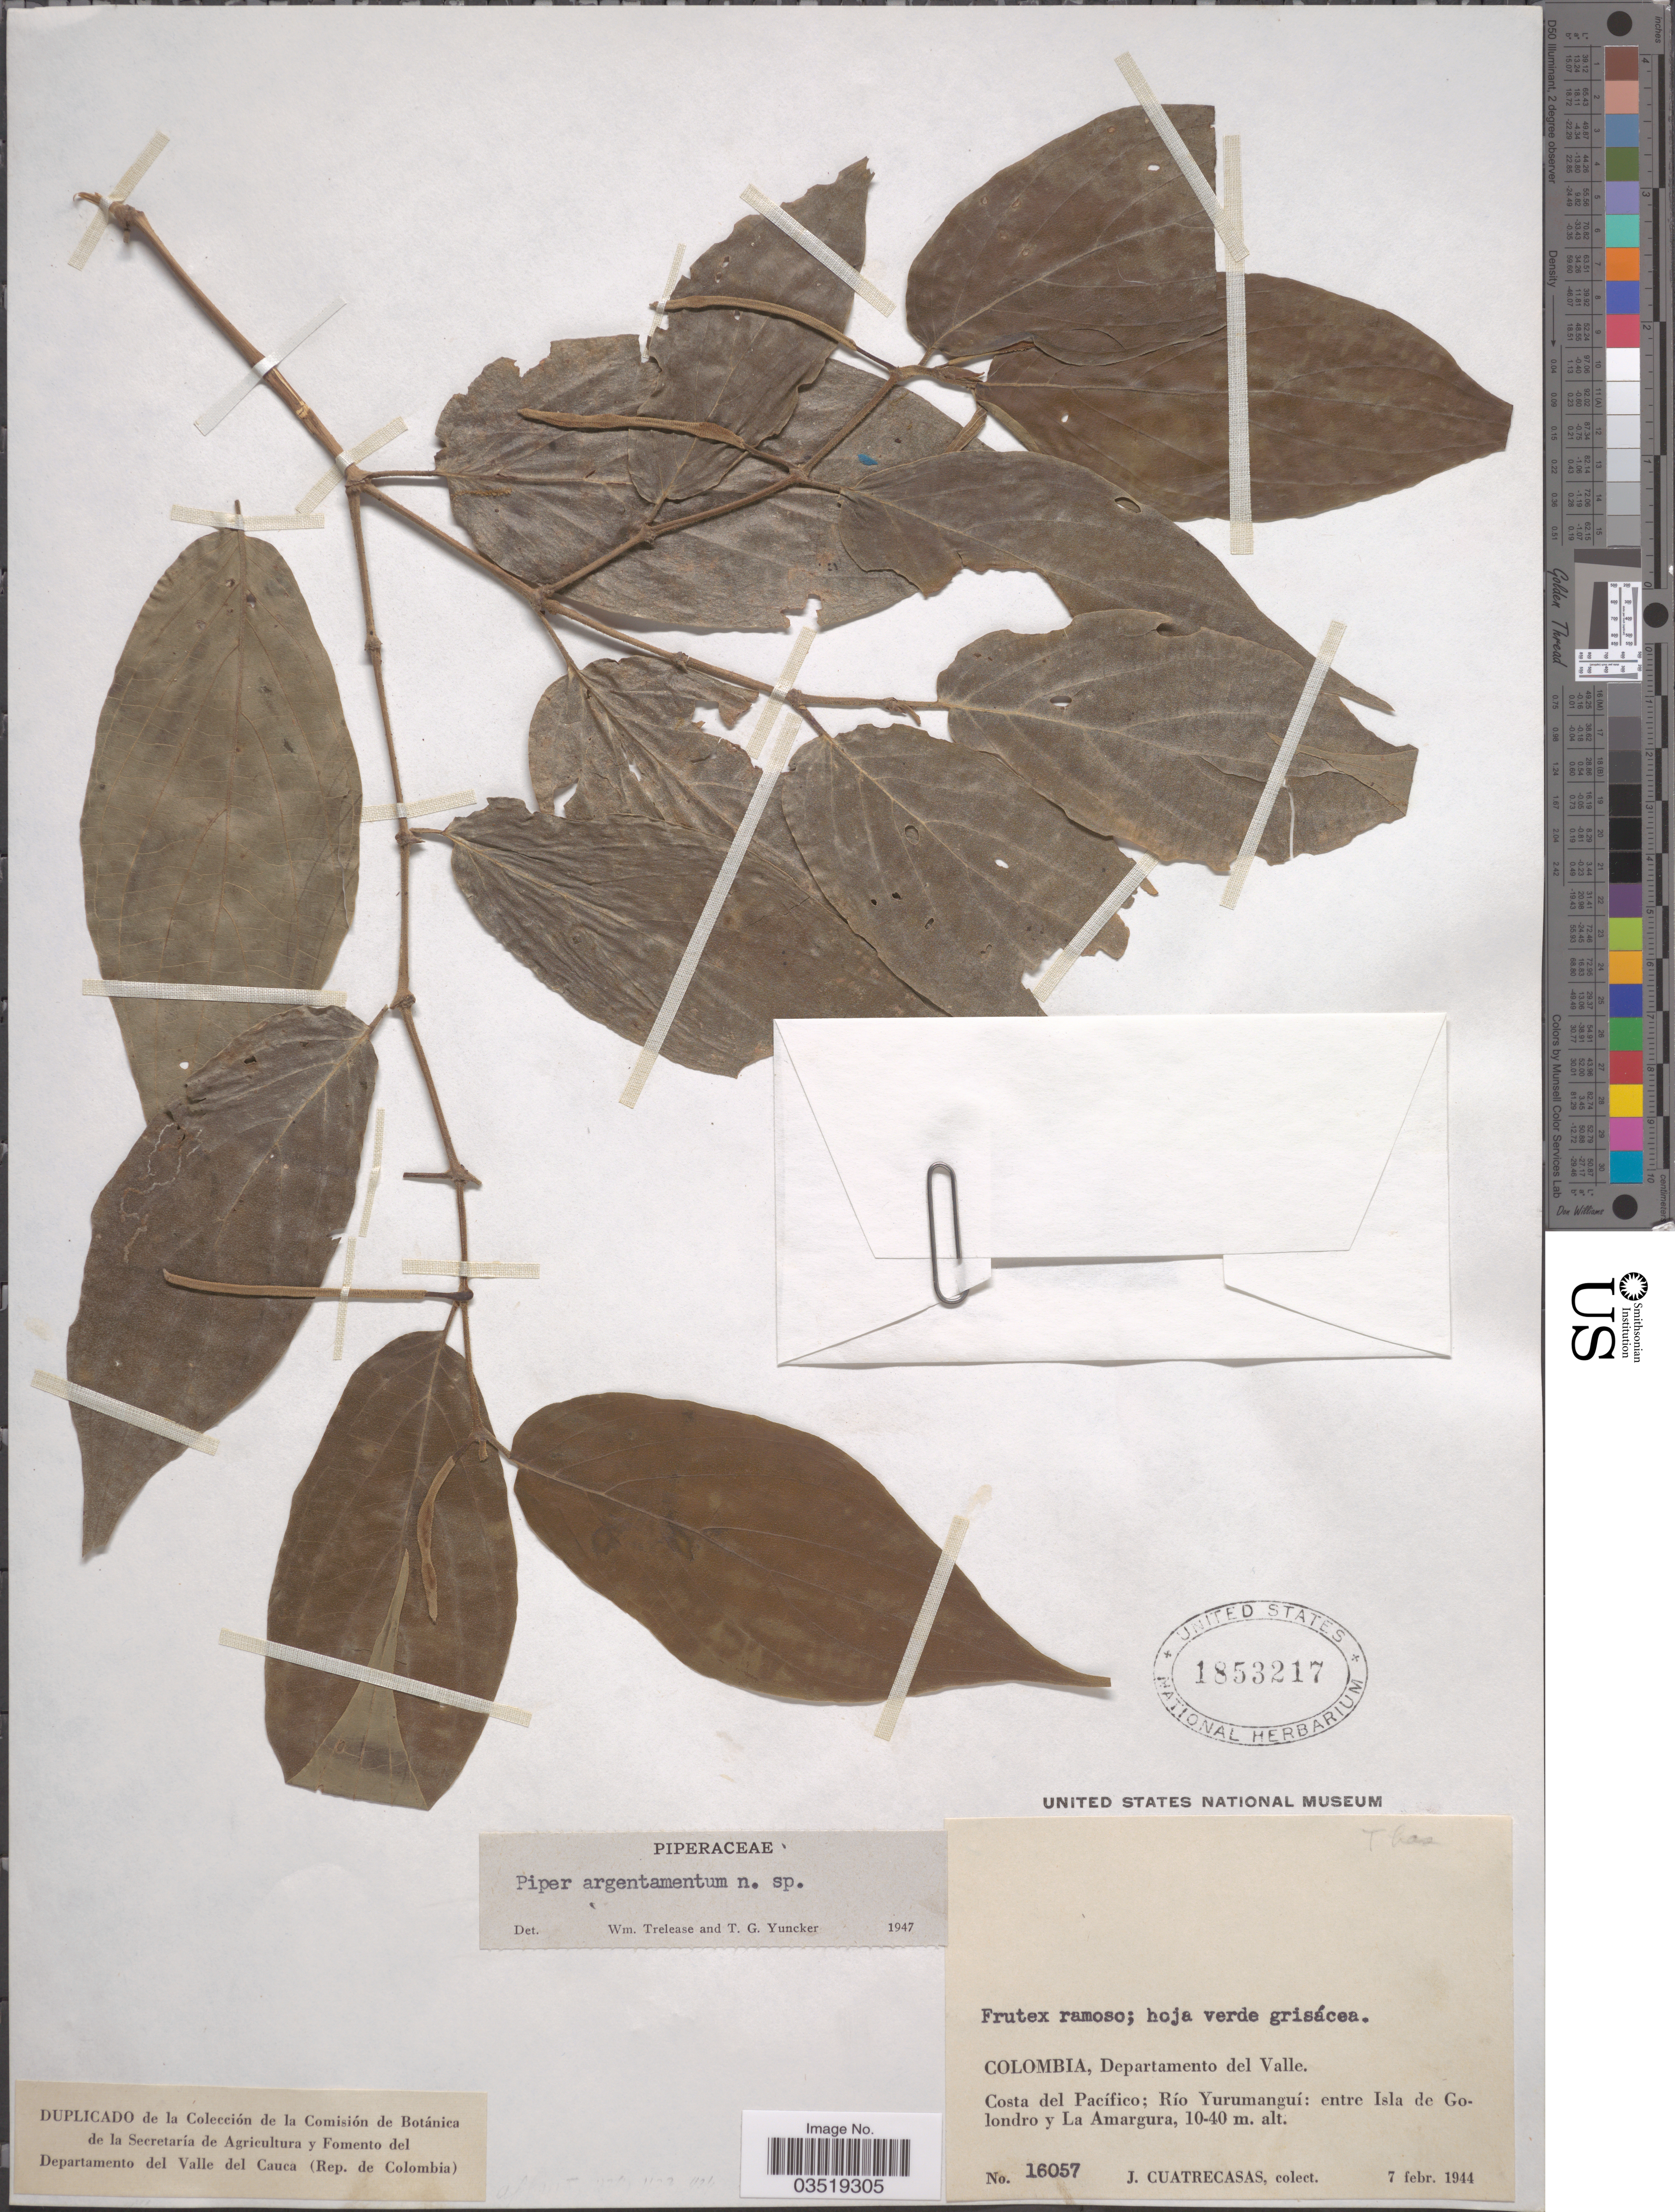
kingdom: Plantae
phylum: Tracheophyta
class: Magnoliopsida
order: Piperales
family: Piperaceae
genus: Piper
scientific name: Piper argentamentum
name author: Trel. & Yunck.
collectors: J. Cuatrecasas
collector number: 16057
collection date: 1944-02-07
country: Colombia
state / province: Valle del Cauca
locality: Departamento del Valle. Costa del Pacífico; Río Yurumanguí: entre Isla de Golondro y La Amargura.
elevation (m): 10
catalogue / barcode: US 1853217